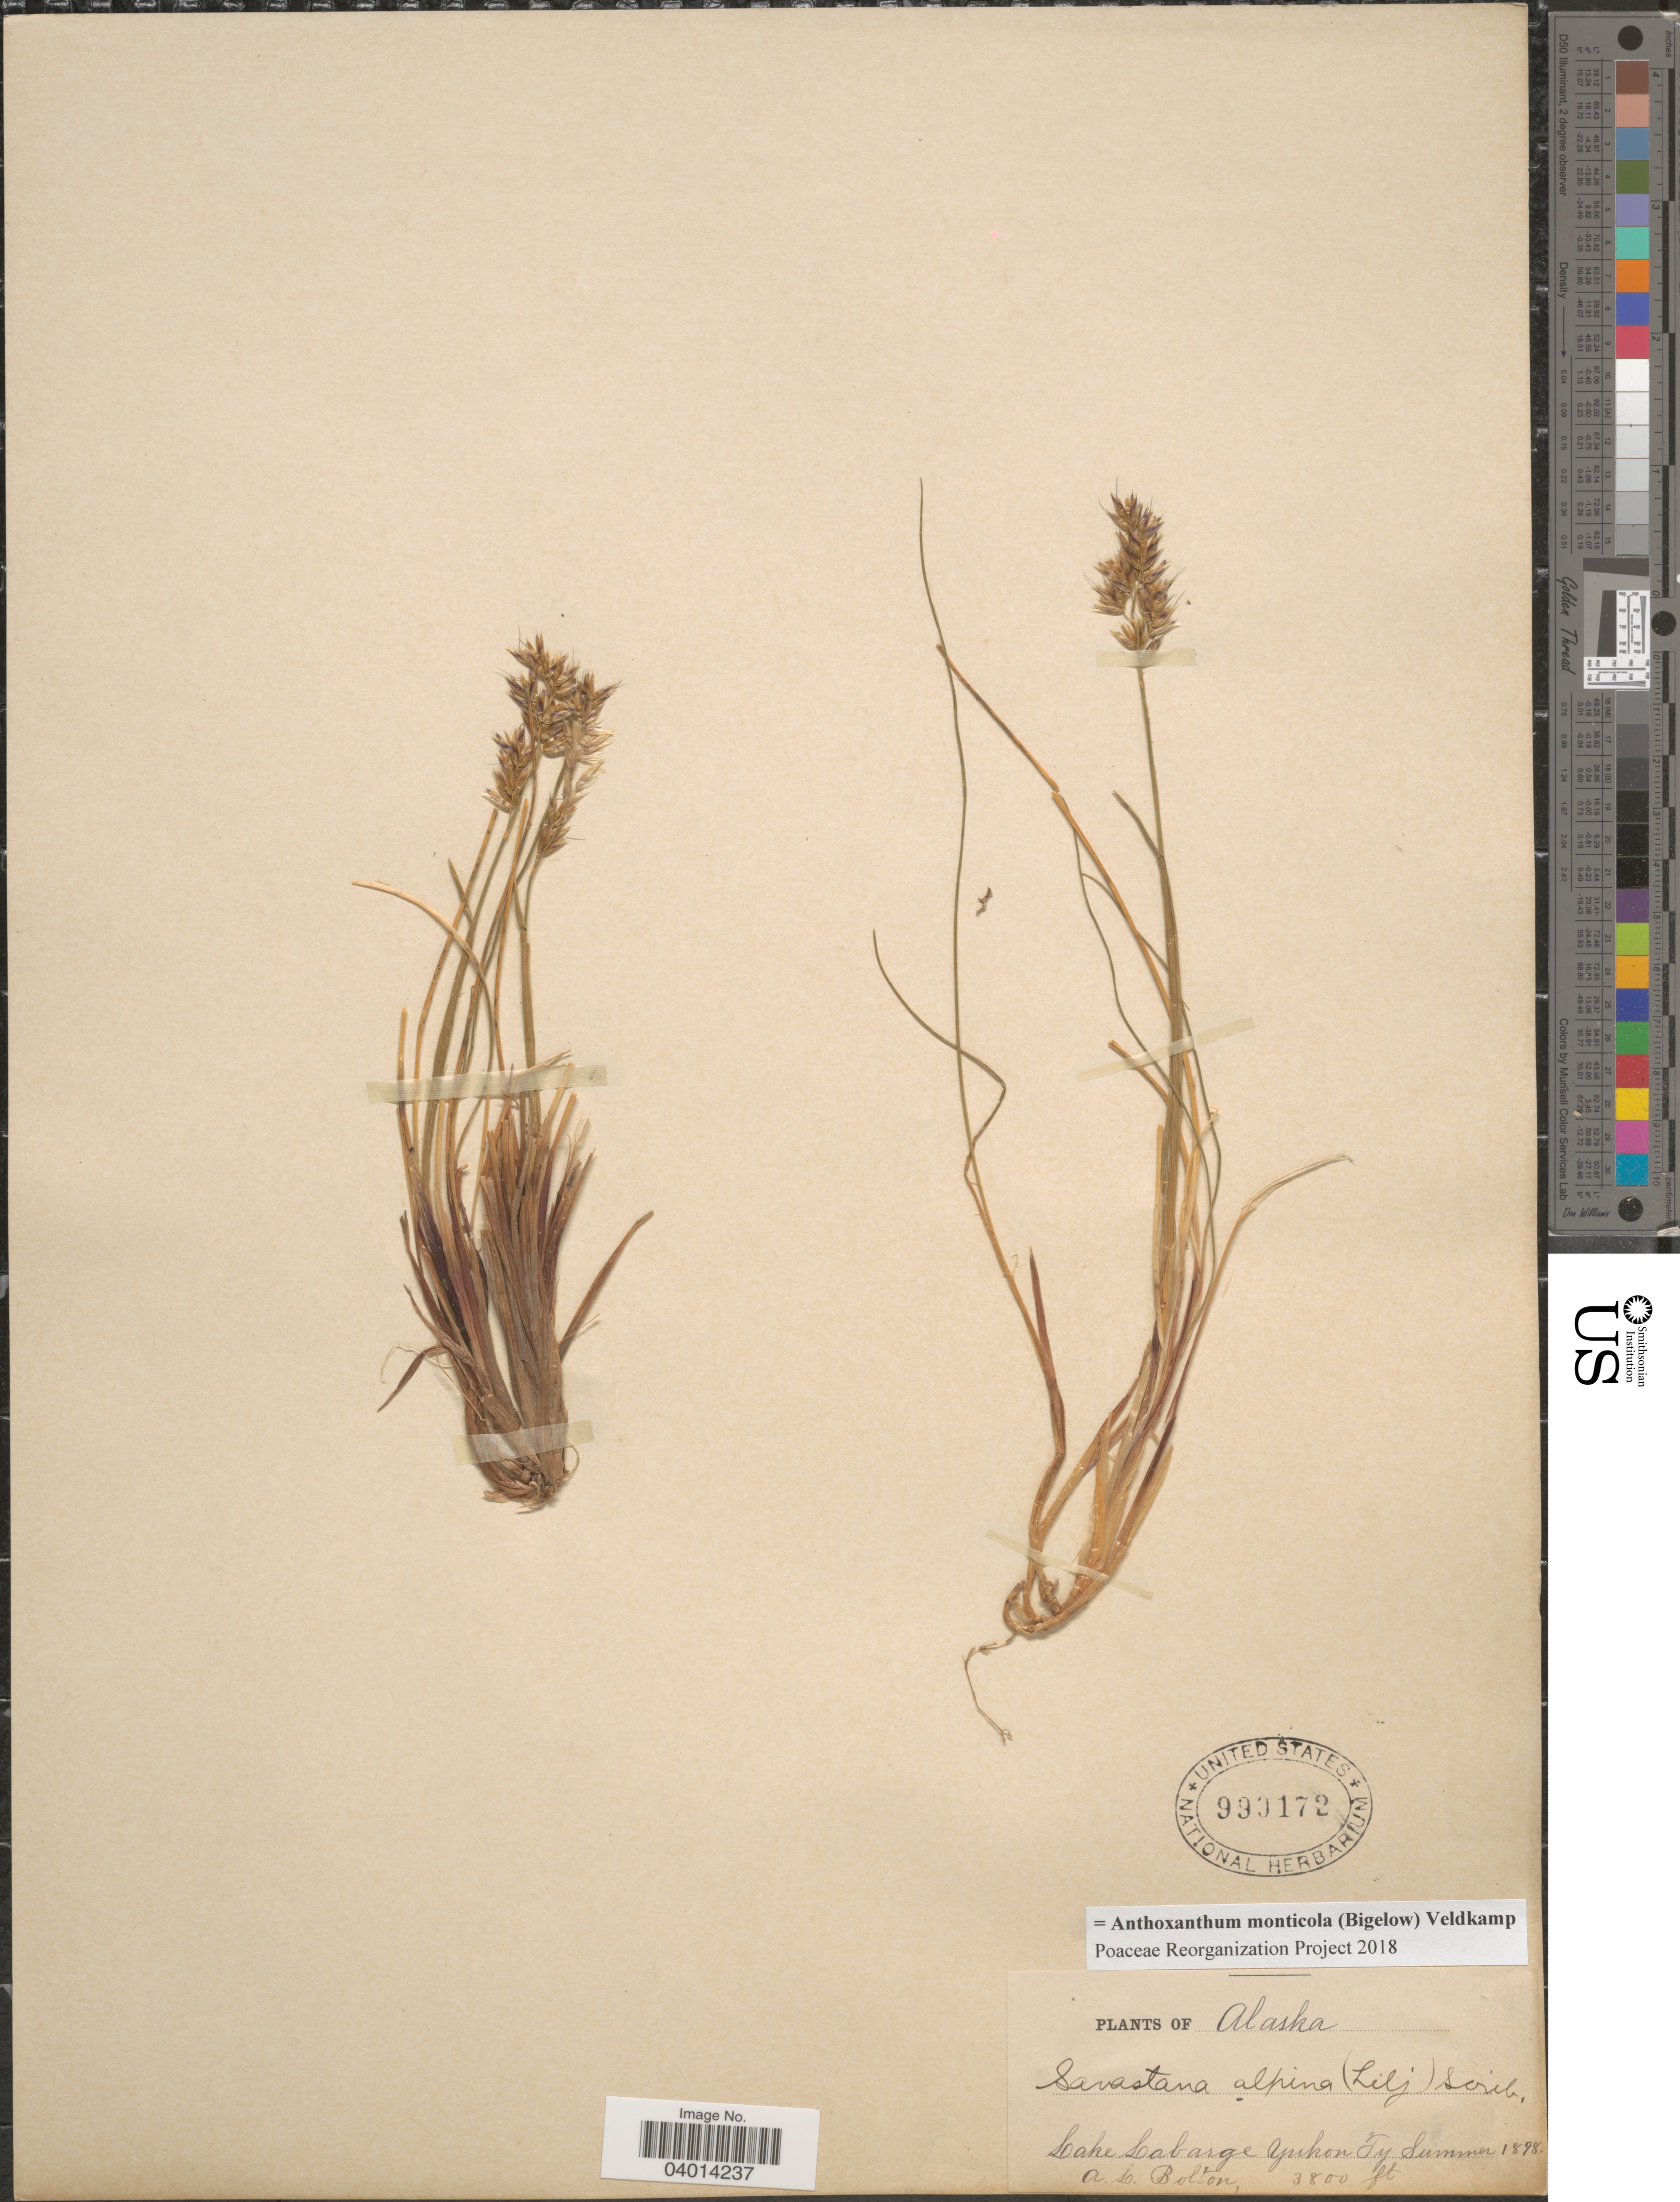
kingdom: Plantae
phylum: Tracheophyta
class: Liliopsida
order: Poales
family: Poaceae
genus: Anthoxanthum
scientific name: Anthoxanthum monticola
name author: (Bigelow) Veldkamp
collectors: A. Bolton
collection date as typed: Summer 1898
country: United States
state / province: Alaska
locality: Lake Labarge Yukon Ty.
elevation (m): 1158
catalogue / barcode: US 990172